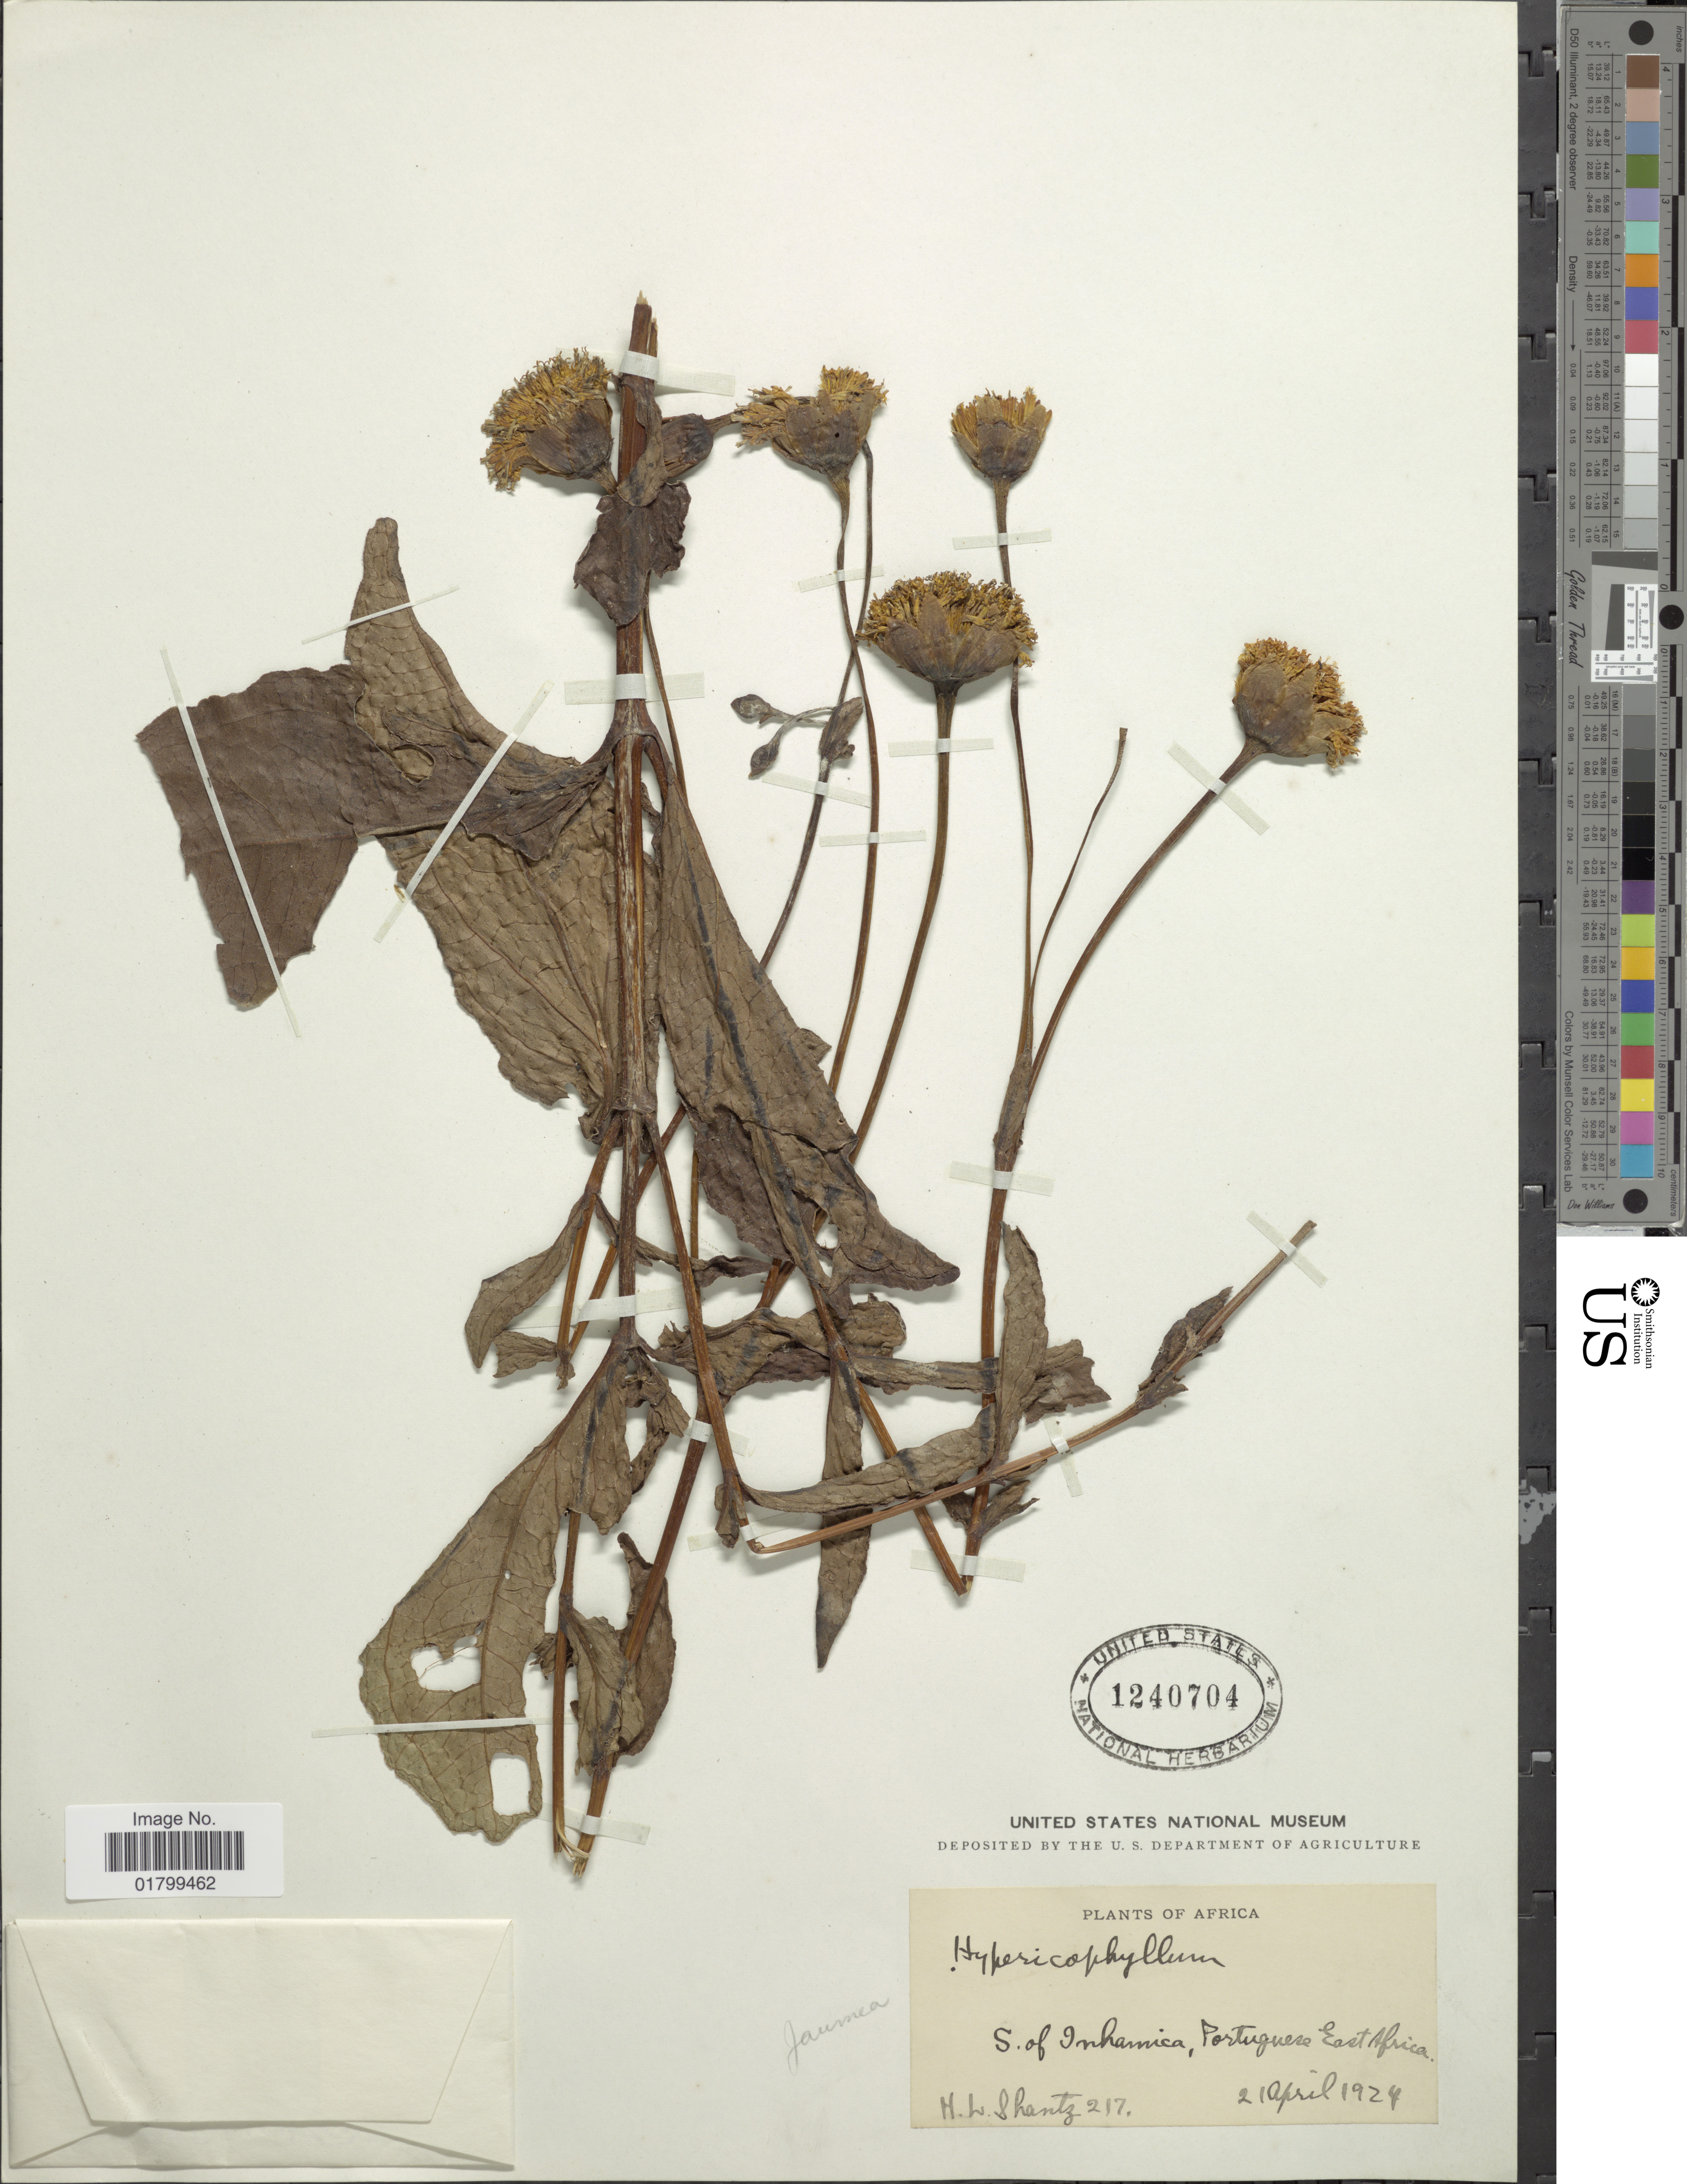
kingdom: Plantae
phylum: Tracheophyta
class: Magnoliopsida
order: Asterales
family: Asteraceae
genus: Hypericophyllum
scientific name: Hypericophyllum sp.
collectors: H. Shantz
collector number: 217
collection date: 1924-04-21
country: Mozambique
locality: S. of Inhamica, Portugeuese East Africa [interpreted], Jaumea [unsure placement]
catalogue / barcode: US 1240704